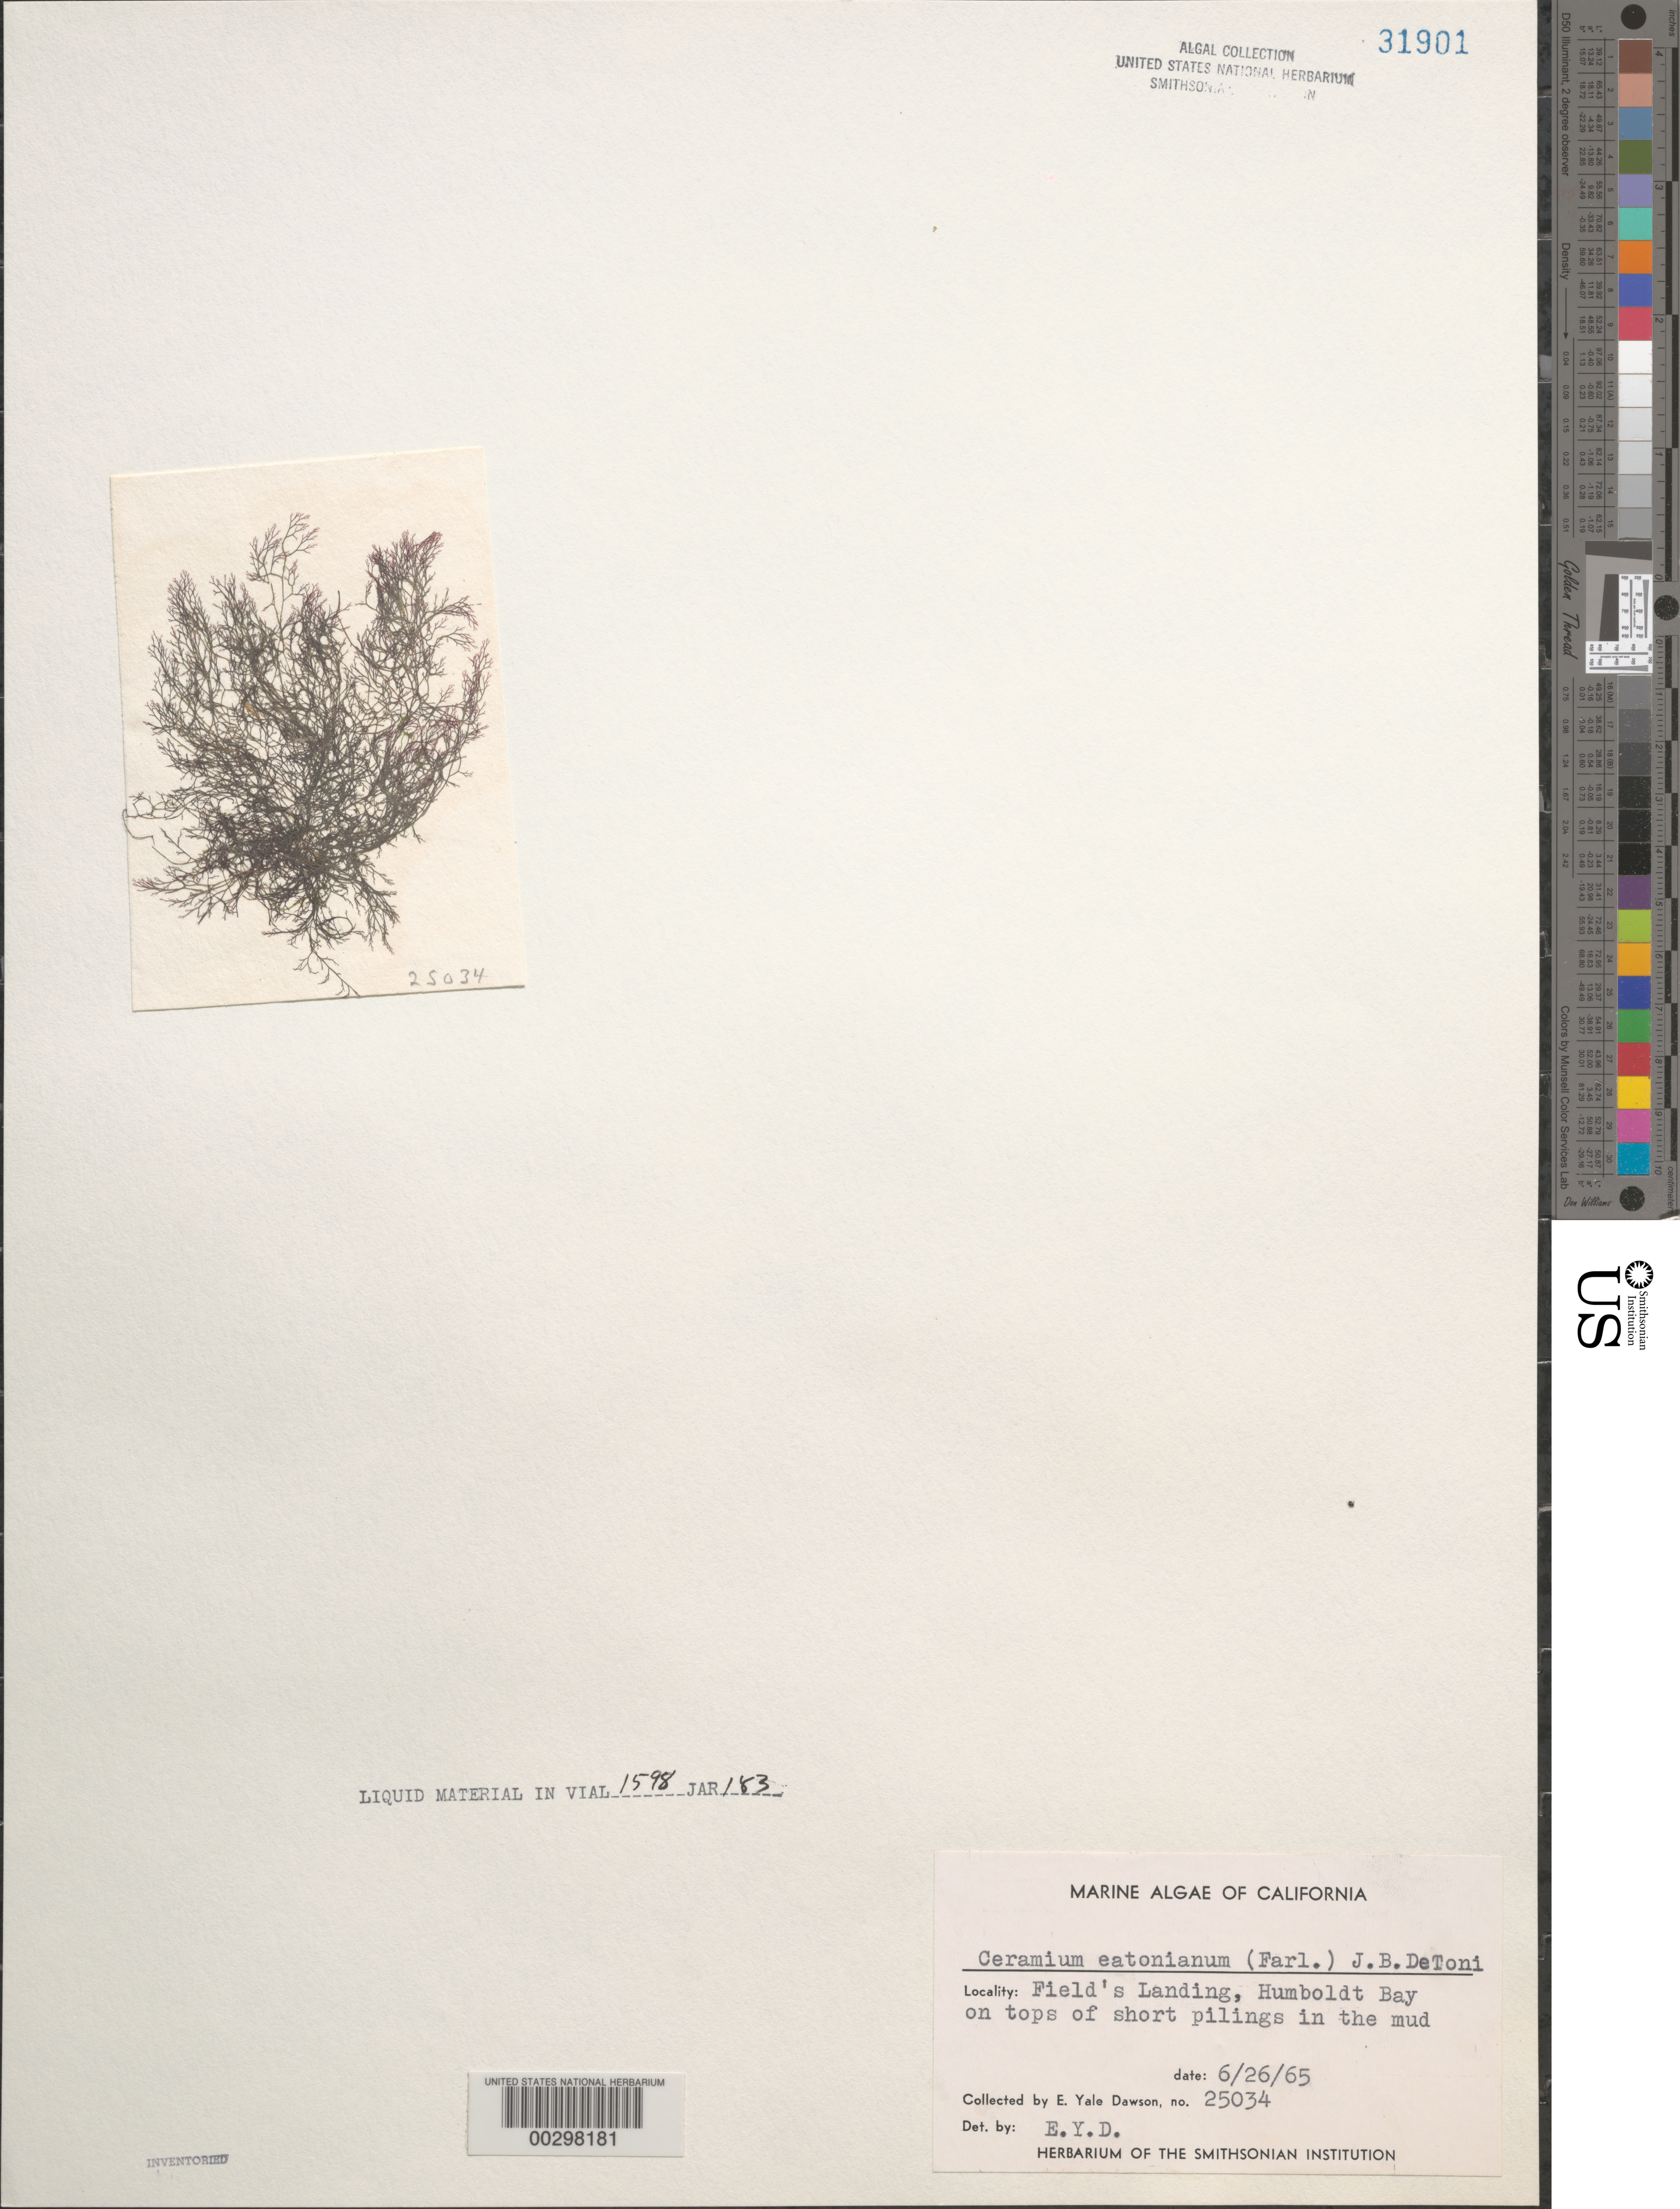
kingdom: Plantae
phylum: Rhodophyta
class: Florideophyceae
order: Ceramiales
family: Ceramiaceae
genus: Corallophila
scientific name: Corallophila eatoniana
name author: (Farl.) T.O. Cho et al.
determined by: Algae name updating Project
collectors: E. Y. Dawson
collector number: EYD 25034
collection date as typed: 26 Jun 1965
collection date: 1965-06-26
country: United States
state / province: California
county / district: Humboldt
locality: Field's Landing, Humboldt Bay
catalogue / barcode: US 31901